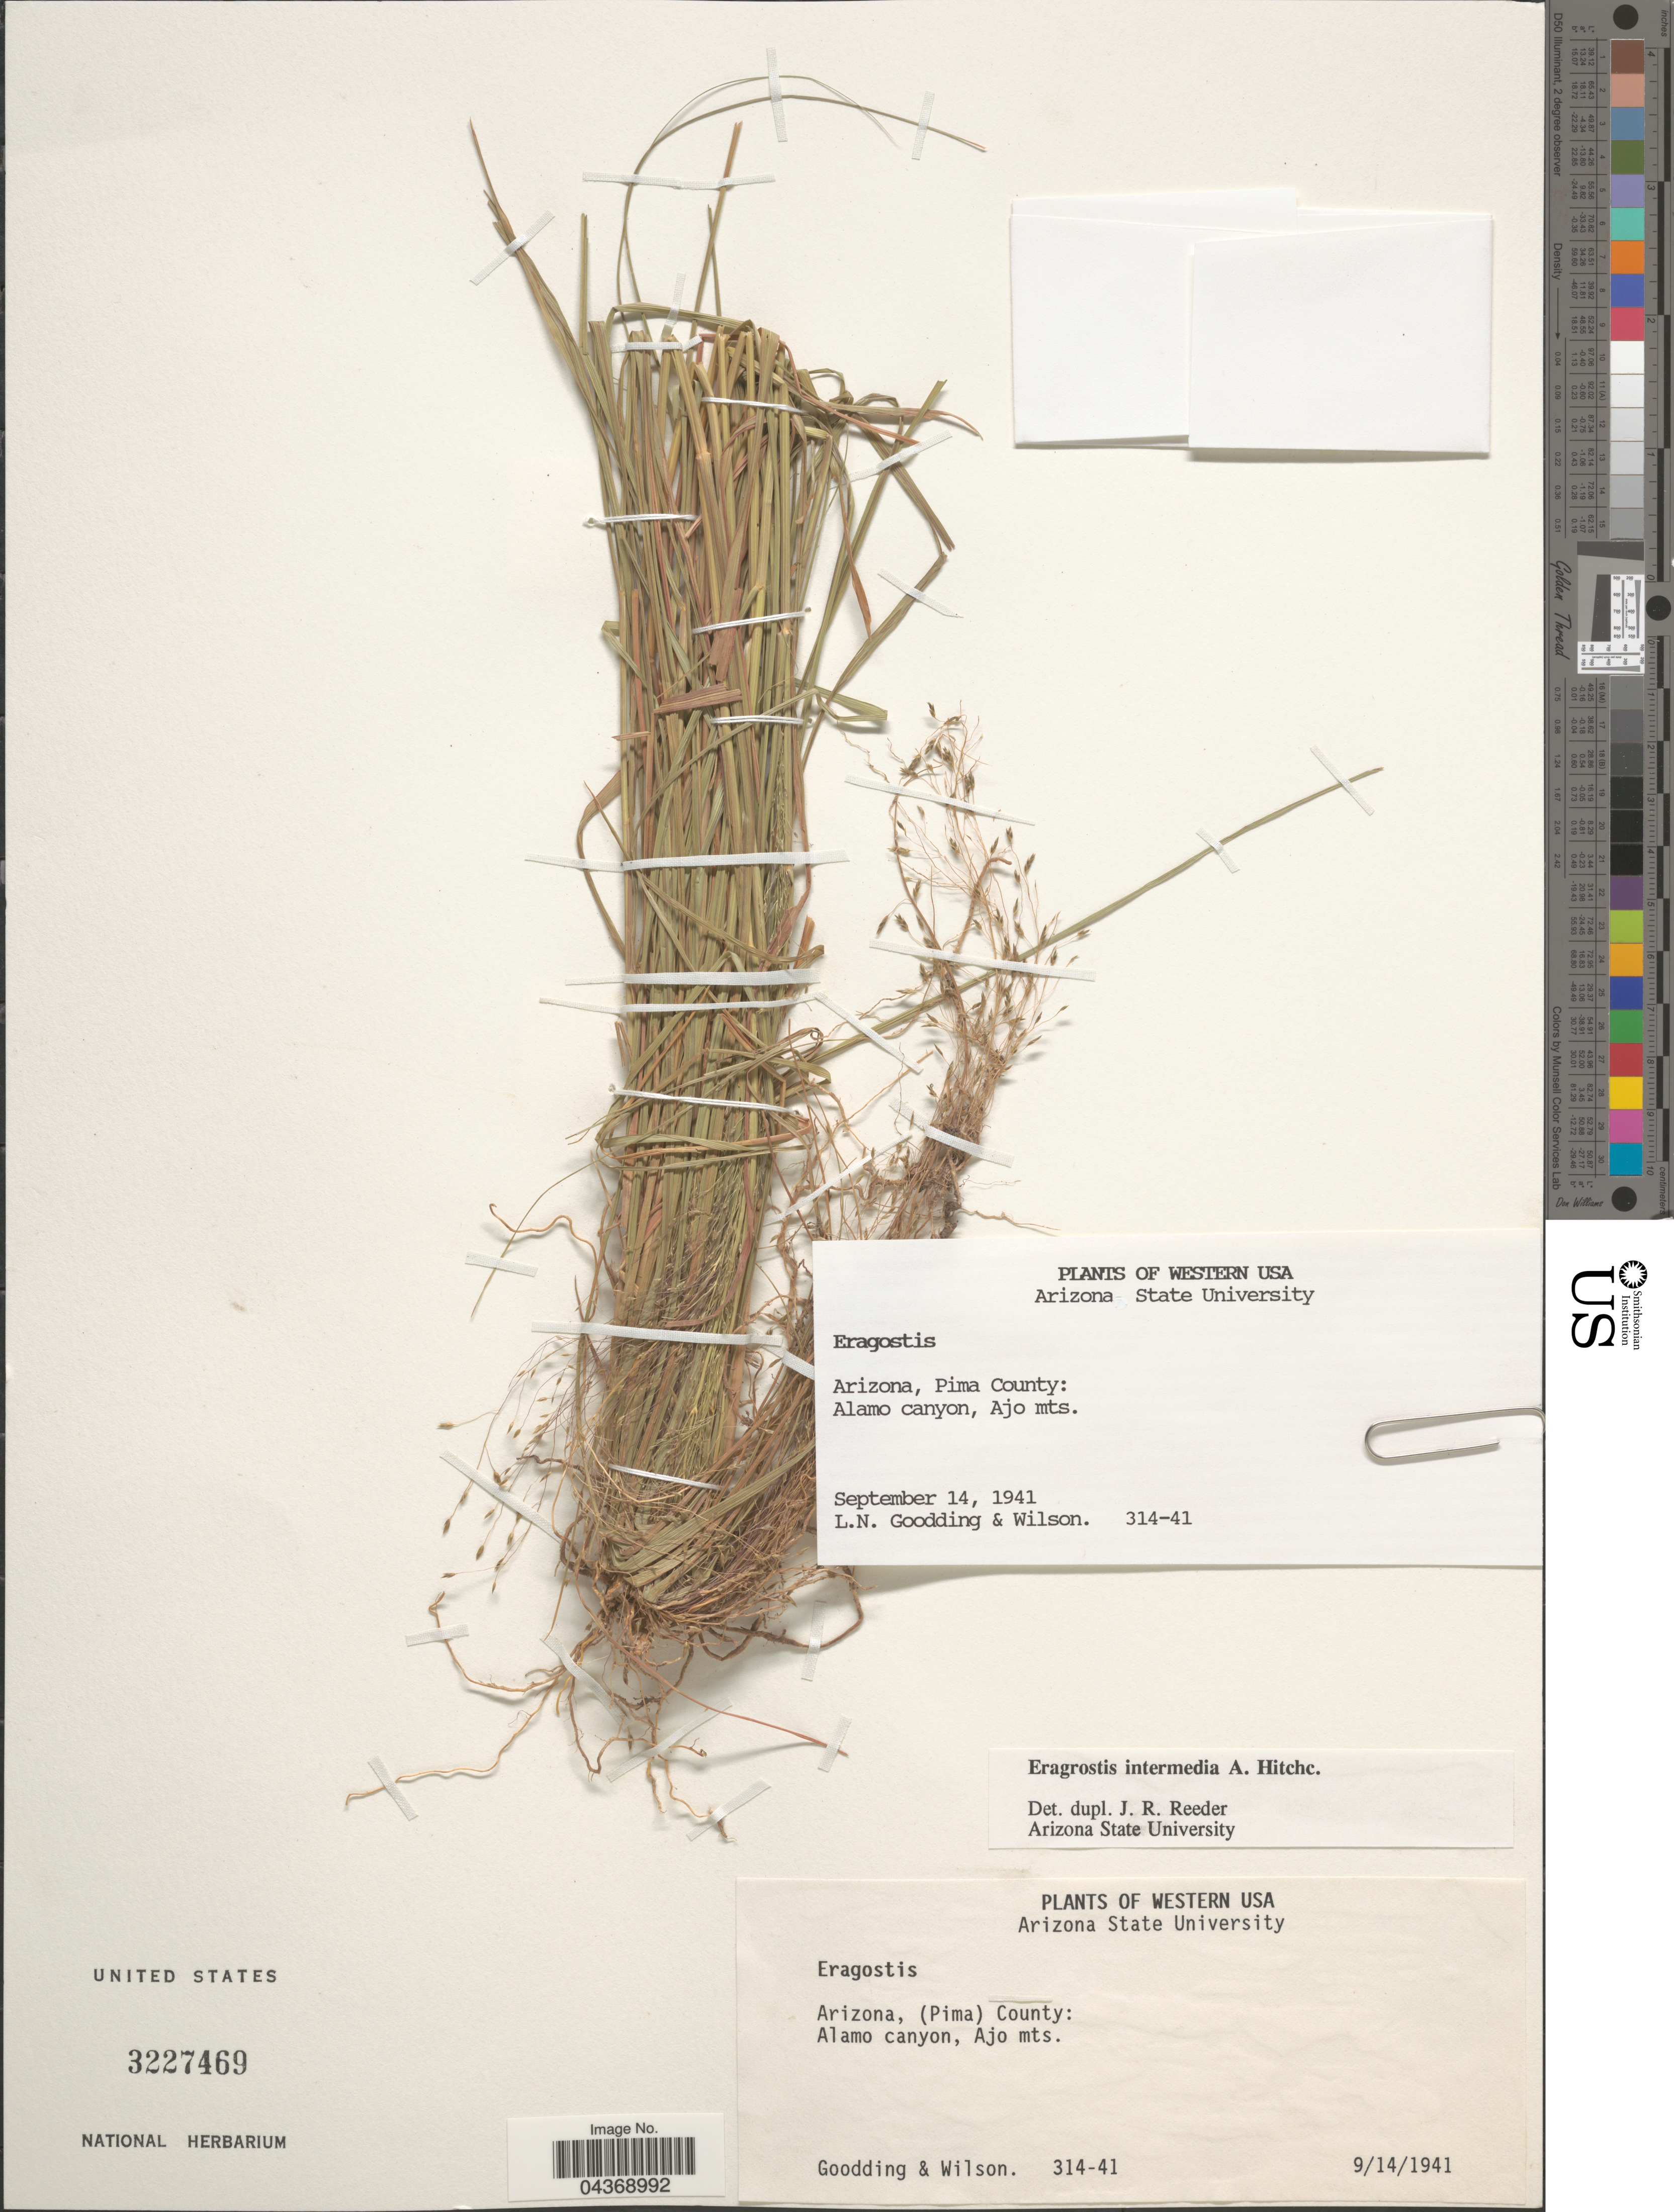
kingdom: Plantae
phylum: Tracheophyta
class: Liliopsida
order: Poales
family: Poaceae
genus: Eragrostis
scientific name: Eragrostis intermedia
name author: Hitchc.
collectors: Goodding & -- Wilson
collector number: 314-41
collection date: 1941-09-14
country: United States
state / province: Arizona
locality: Western USA. (Pima) County: Alamo canyon, Ajo mts.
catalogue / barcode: US 3227469